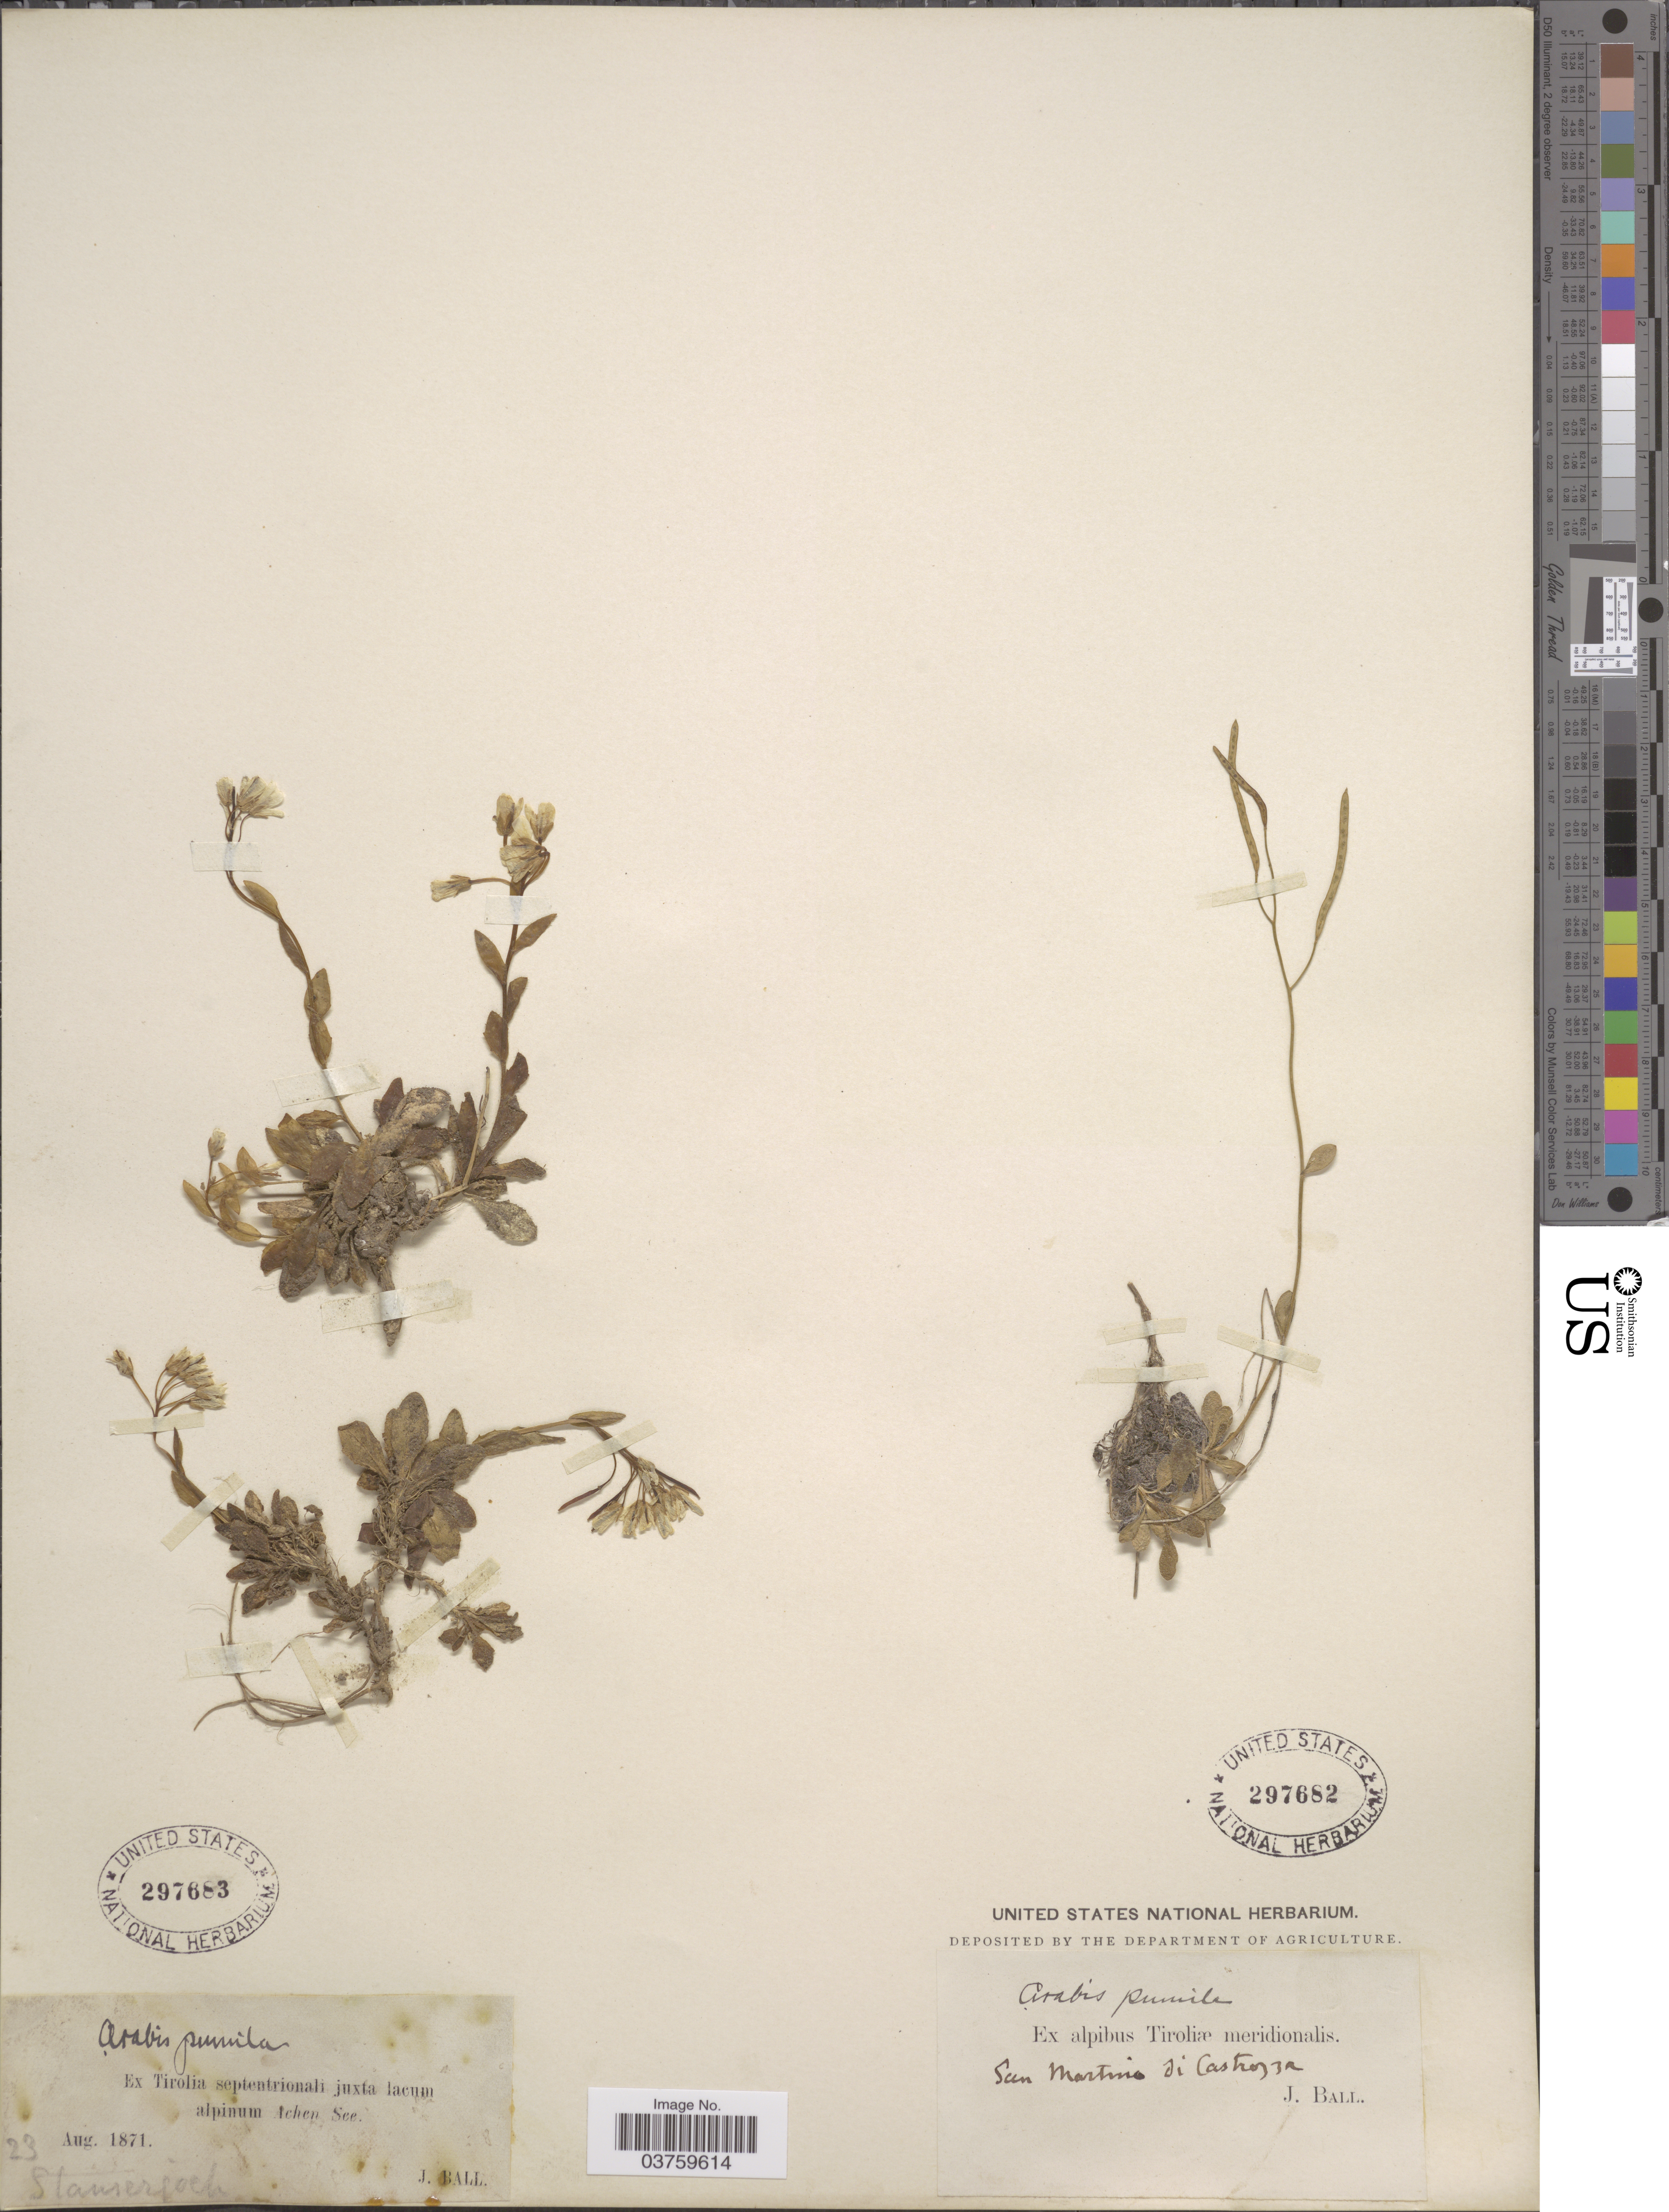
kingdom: Plantae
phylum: Tracheophyta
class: Magnoliopsida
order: Brassicales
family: Brassicaceae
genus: Arabis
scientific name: Arabis pumila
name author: Jacq.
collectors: J. Ball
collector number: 23?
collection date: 1871-08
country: Austria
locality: Ex Tirolia septentrionali juxta lacum alpinum Achen See.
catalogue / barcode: US 297683-2